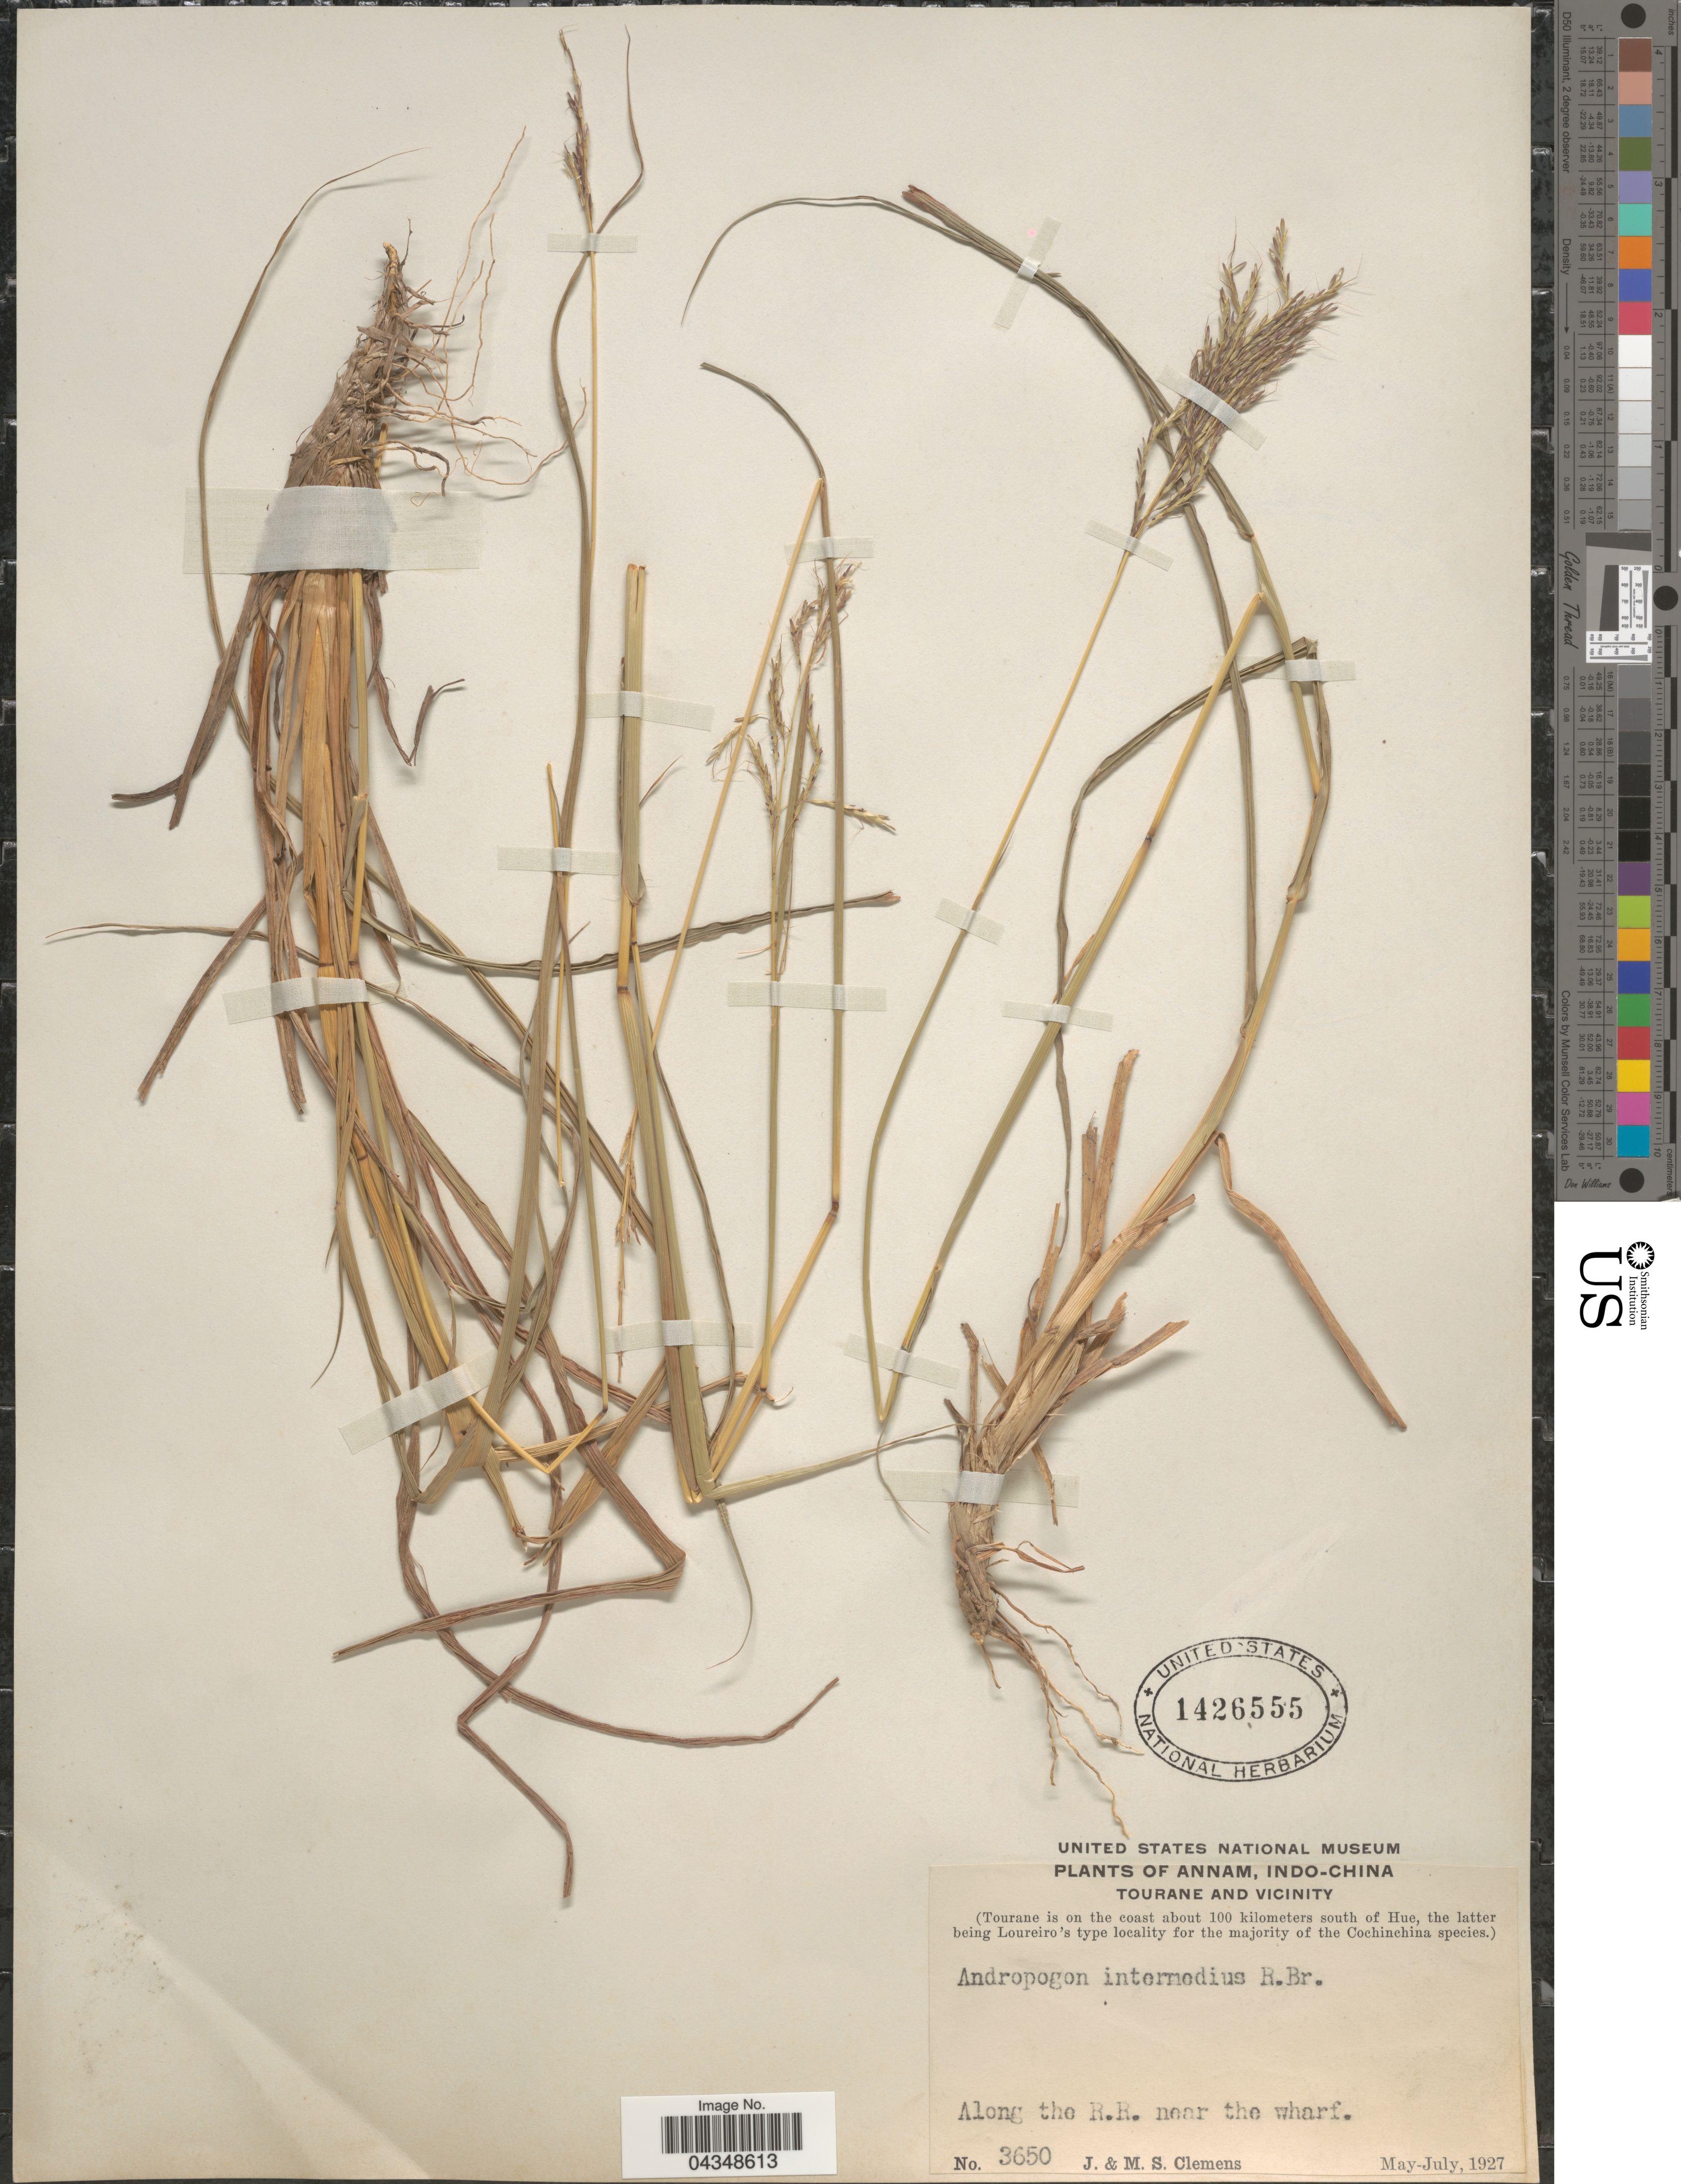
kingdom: Plantae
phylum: Tracheophyta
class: Liliopsida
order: Poales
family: Poaceae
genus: Bothriochloa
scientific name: Bothriochloa bladhii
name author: (Retz.) S.T. Blake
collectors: J. Clemens & M. S. Clemens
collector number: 3650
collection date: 1927-05/1927-07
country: Vietnam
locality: Annam, Indo-China. Tourane and vicinity. Tourane is on the coast about 100 kilometers south of Hue, the latter being Loureiro's type locality for the majority of the Cochinchina. Along the R.R. near the wharf.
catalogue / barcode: US 1426555